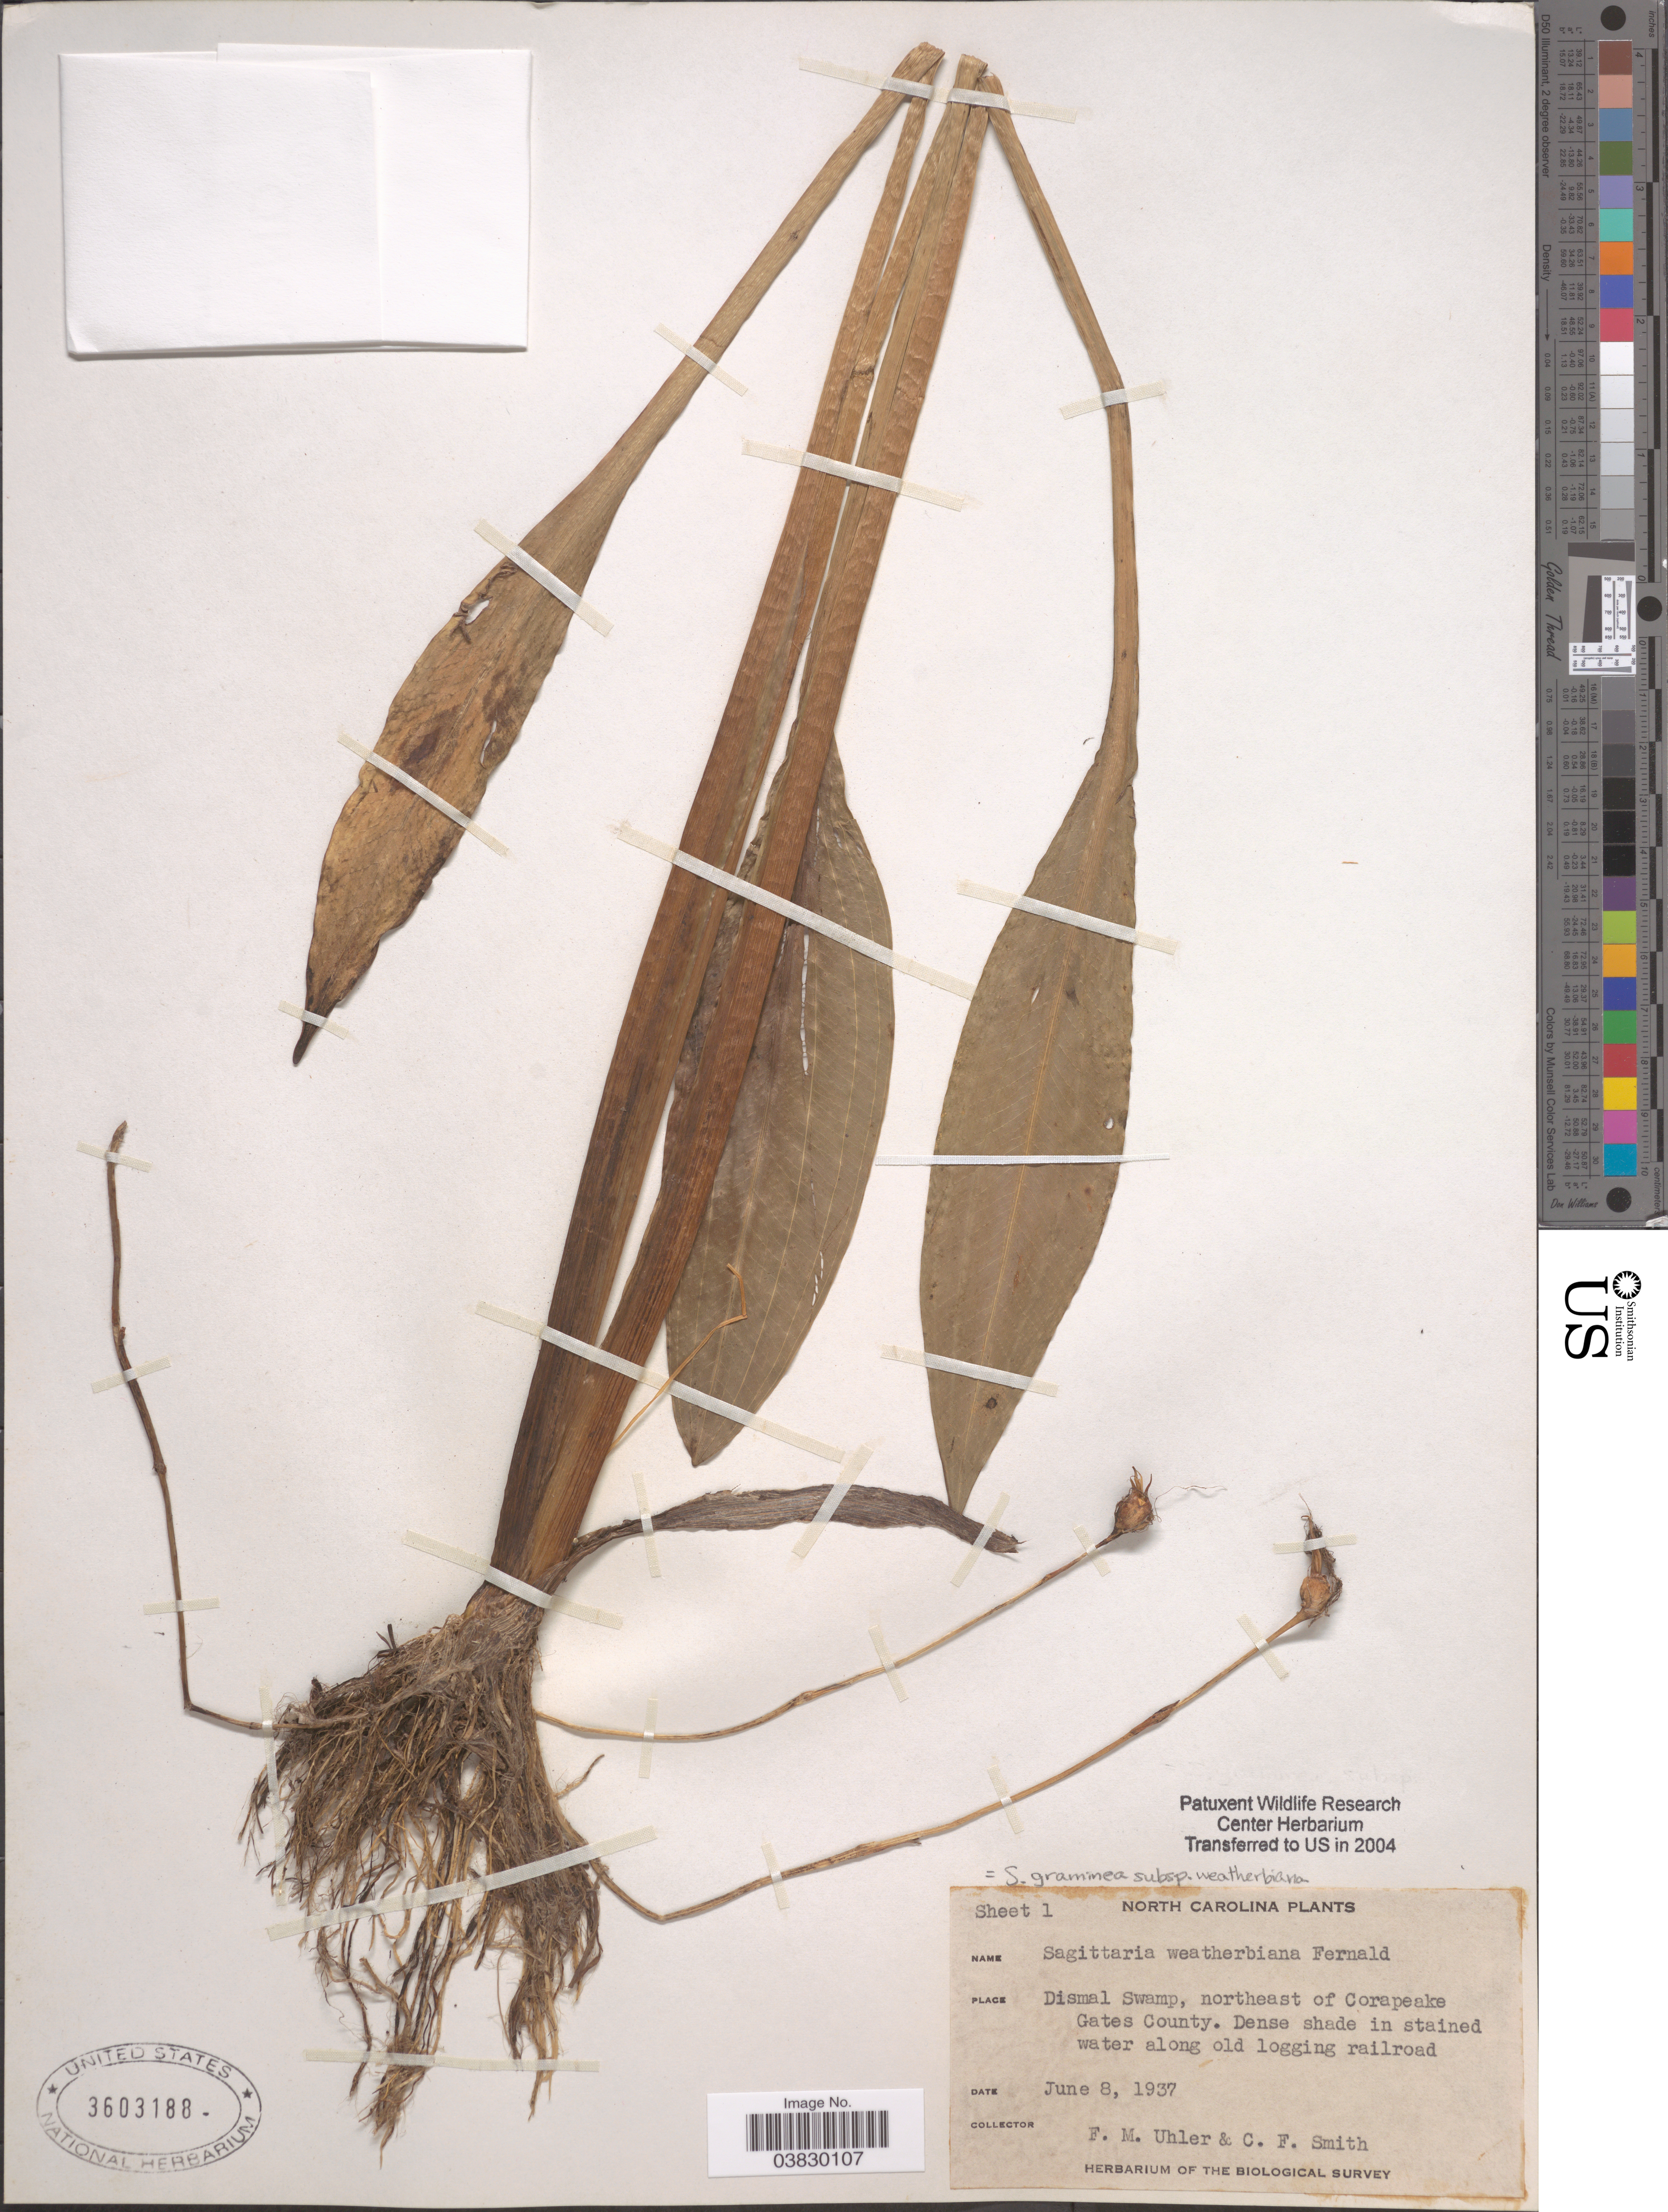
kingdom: Plantae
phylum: Tracheophyta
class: Liliopsida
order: Alismatales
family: Alismataceae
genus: Sagittaria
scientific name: Sagittaria graminea var. weatherbiana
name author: (Fernald) Bogin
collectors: F. M. Uhler & C. F. Smith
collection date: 1937-06-08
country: United States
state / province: North Carolina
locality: Dismal Swamp, northeast of Corapeake Gates County. Along old logging railroad.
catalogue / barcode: US 3603188